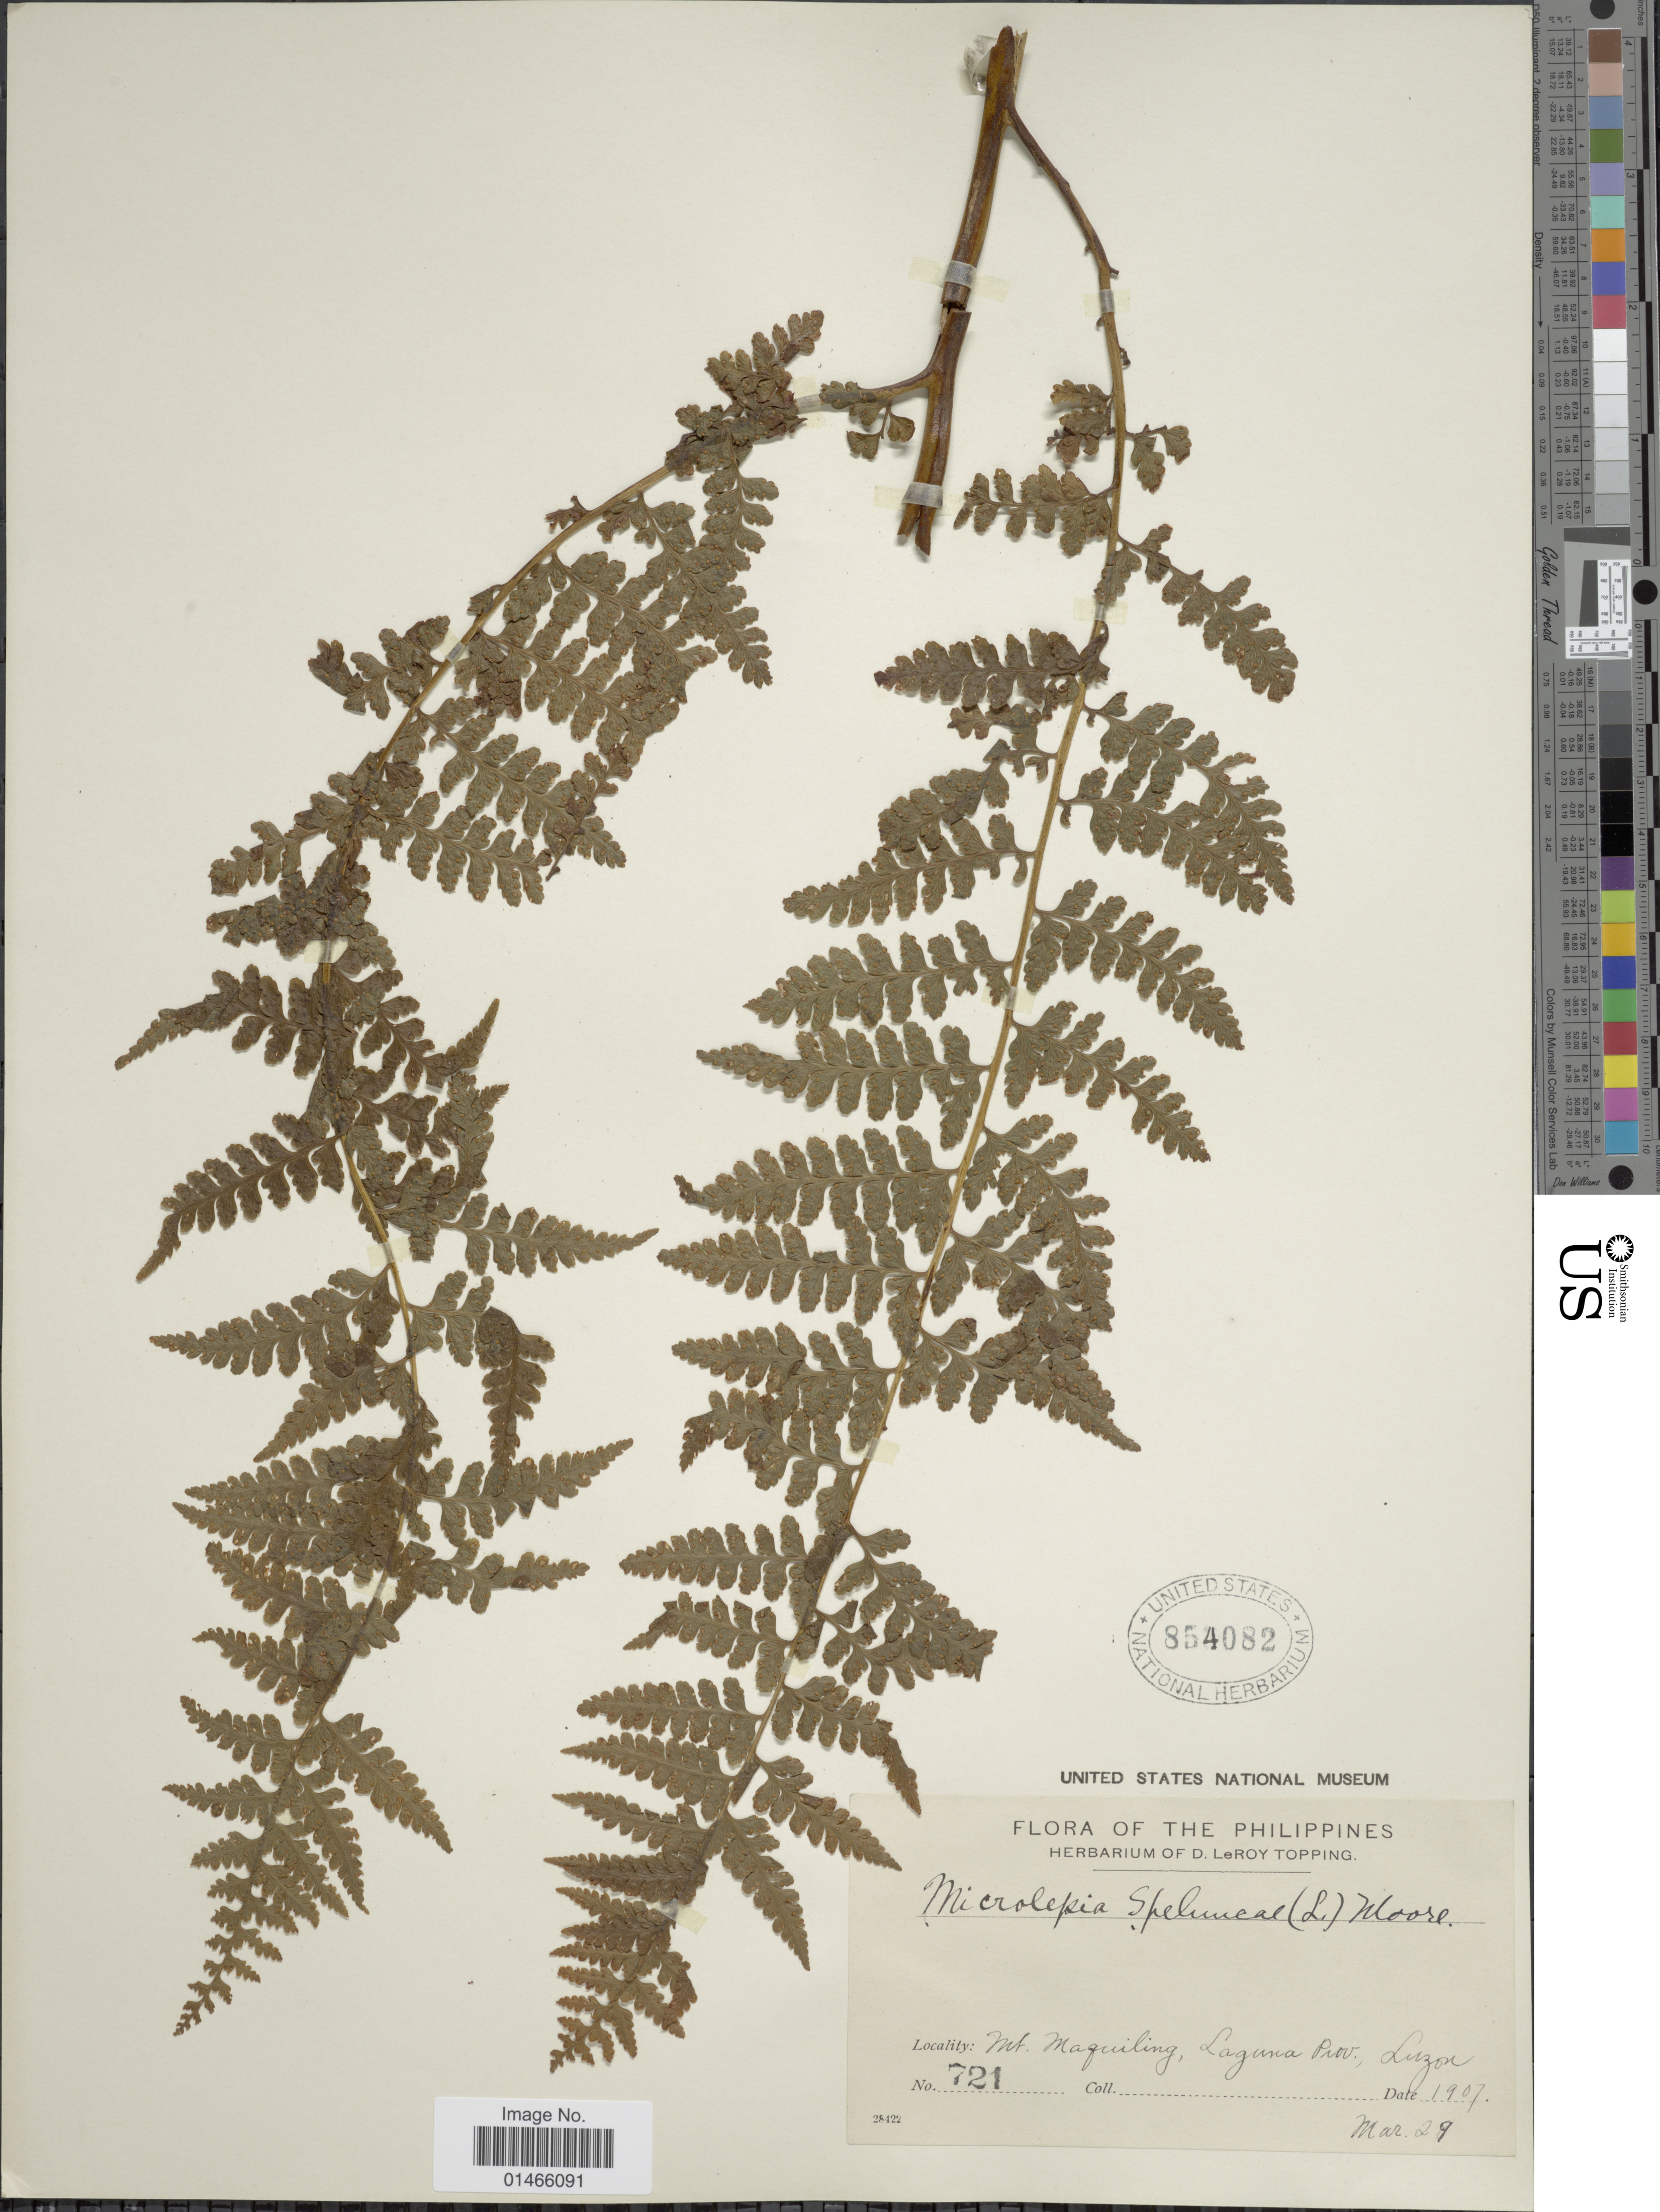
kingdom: Plantae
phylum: Tracheophyta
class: Polypodiopsida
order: Polypodiales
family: Dennstaedtiaceae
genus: Microlepia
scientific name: Microlepia speluncae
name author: (L.) T. Moore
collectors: D. L. Topping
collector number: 721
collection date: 1907-03-29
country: Philippines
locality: Mt. Maquiling, Laguna Prov. Luzon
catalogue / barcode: US 854082